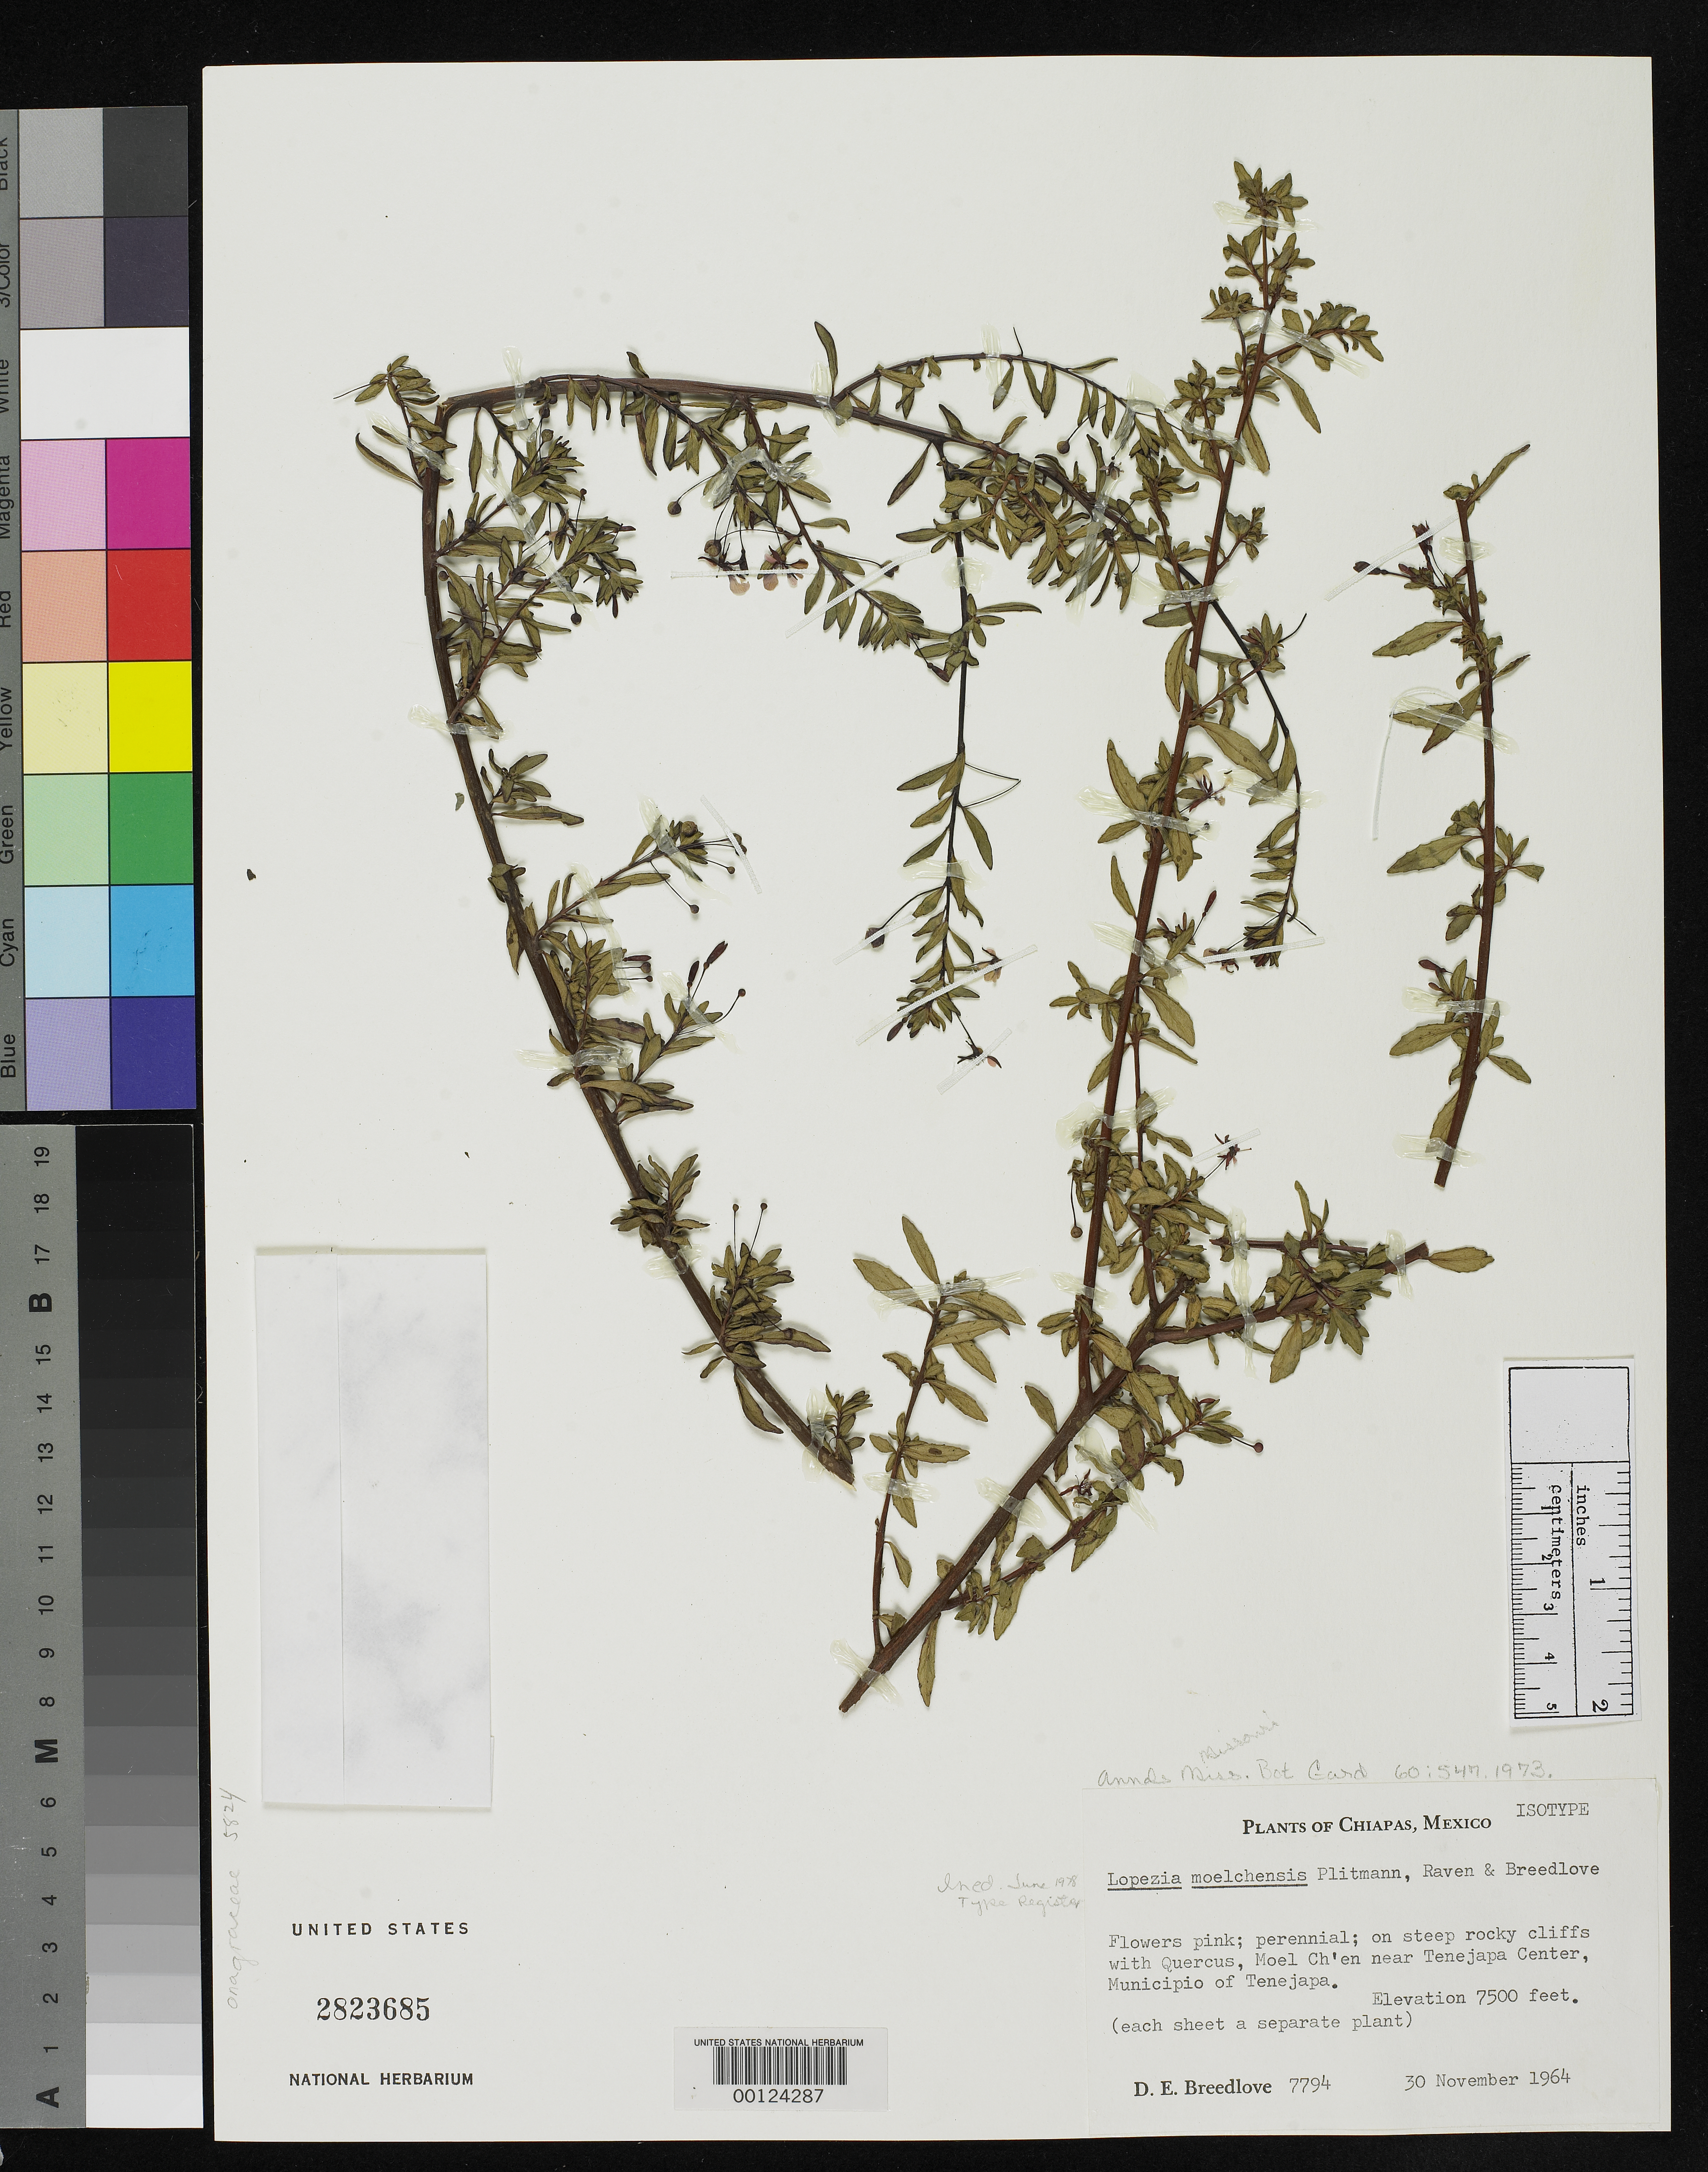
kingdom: Plantae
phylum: Tracheophyta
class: Magnoliopsida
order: Myrtales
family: Onagraceae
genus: Lopezia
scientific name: Lopezia racemosa subsp. moelchenensis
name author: Plitmann et al.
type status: Isotype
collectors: D. E. Breedlove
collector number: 7794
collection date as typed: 30 Nov 1964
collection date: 1964-11-30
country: Mexico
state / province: Chiapas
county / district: Tenejapa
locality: Moel Ch'en near Tenejapa center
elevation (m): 2286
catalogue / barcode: US 2823685